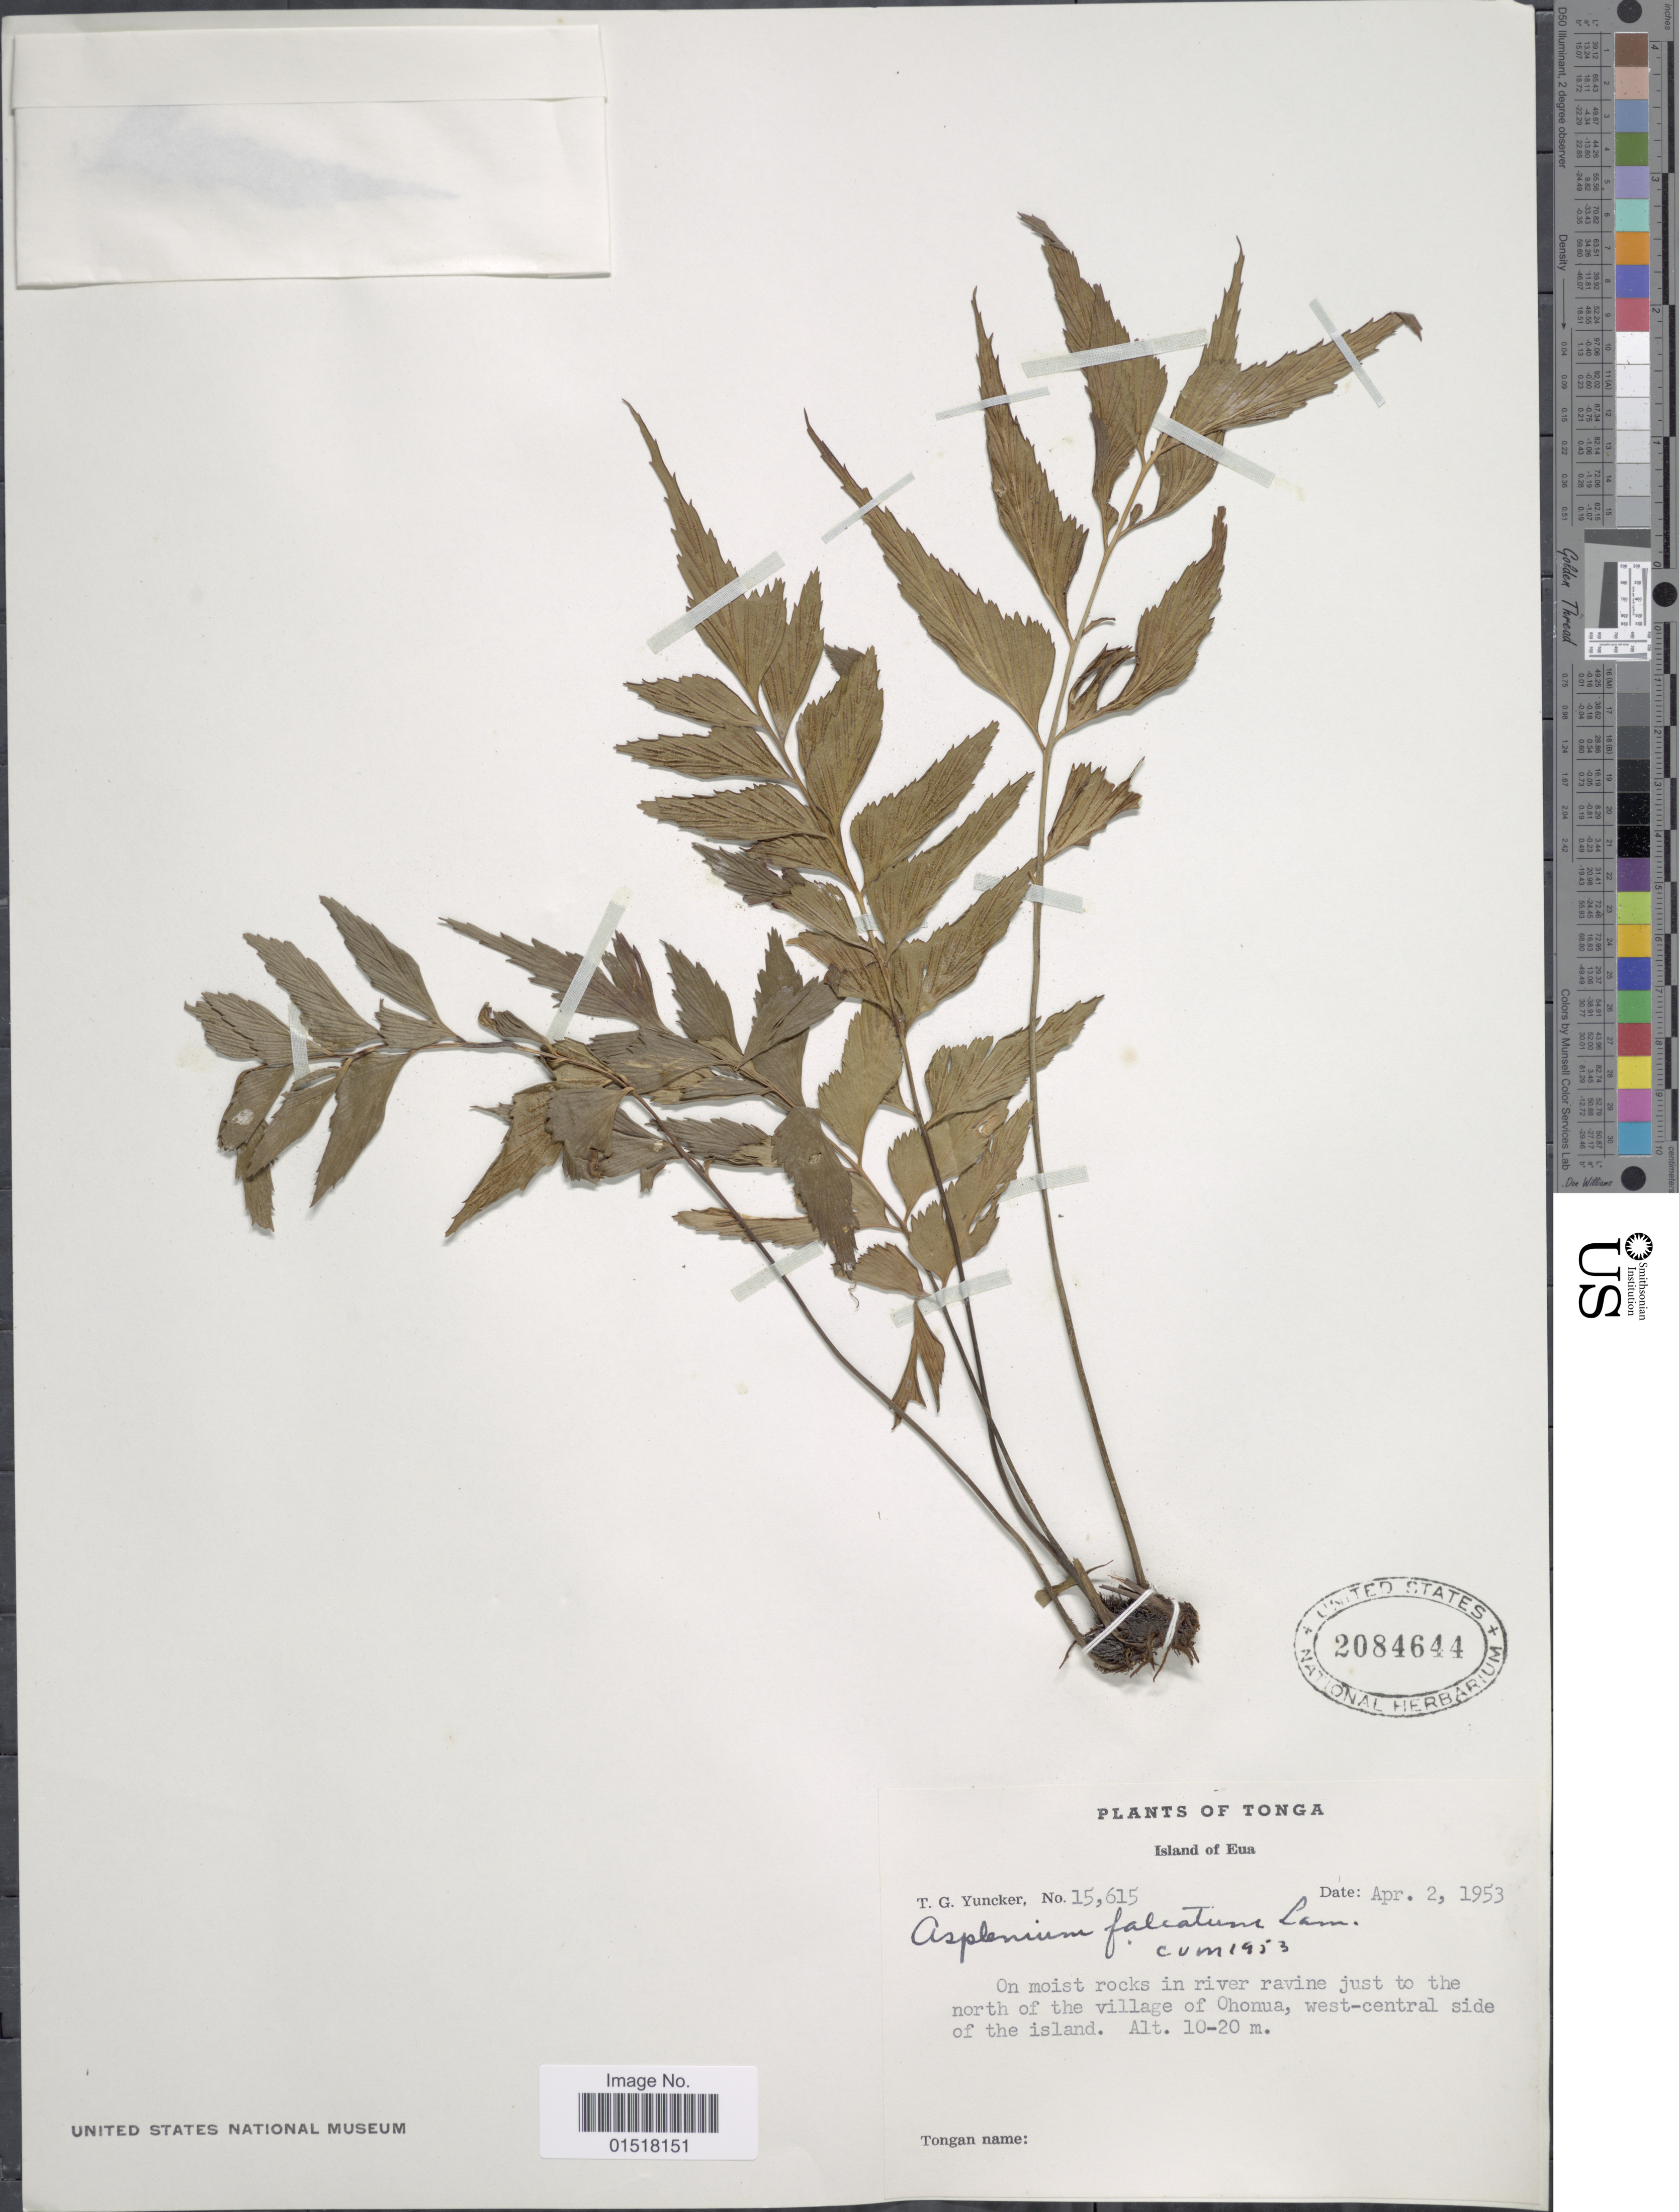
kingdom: Plantae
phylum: Tracheophyta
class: Polypodiopsida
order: Polypodiales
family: Aspleniaceae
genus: Asplenium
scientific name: Asplenium polyodon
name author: G. Forst.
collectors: T. G. Yuncker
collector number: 15615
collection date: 1953-04-02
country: Tonga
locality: Island of Eua. On moist rocks in river ravine just to the north of the village of Ohonua, west-central side of the island.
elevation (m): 10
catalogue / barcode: US 2084644